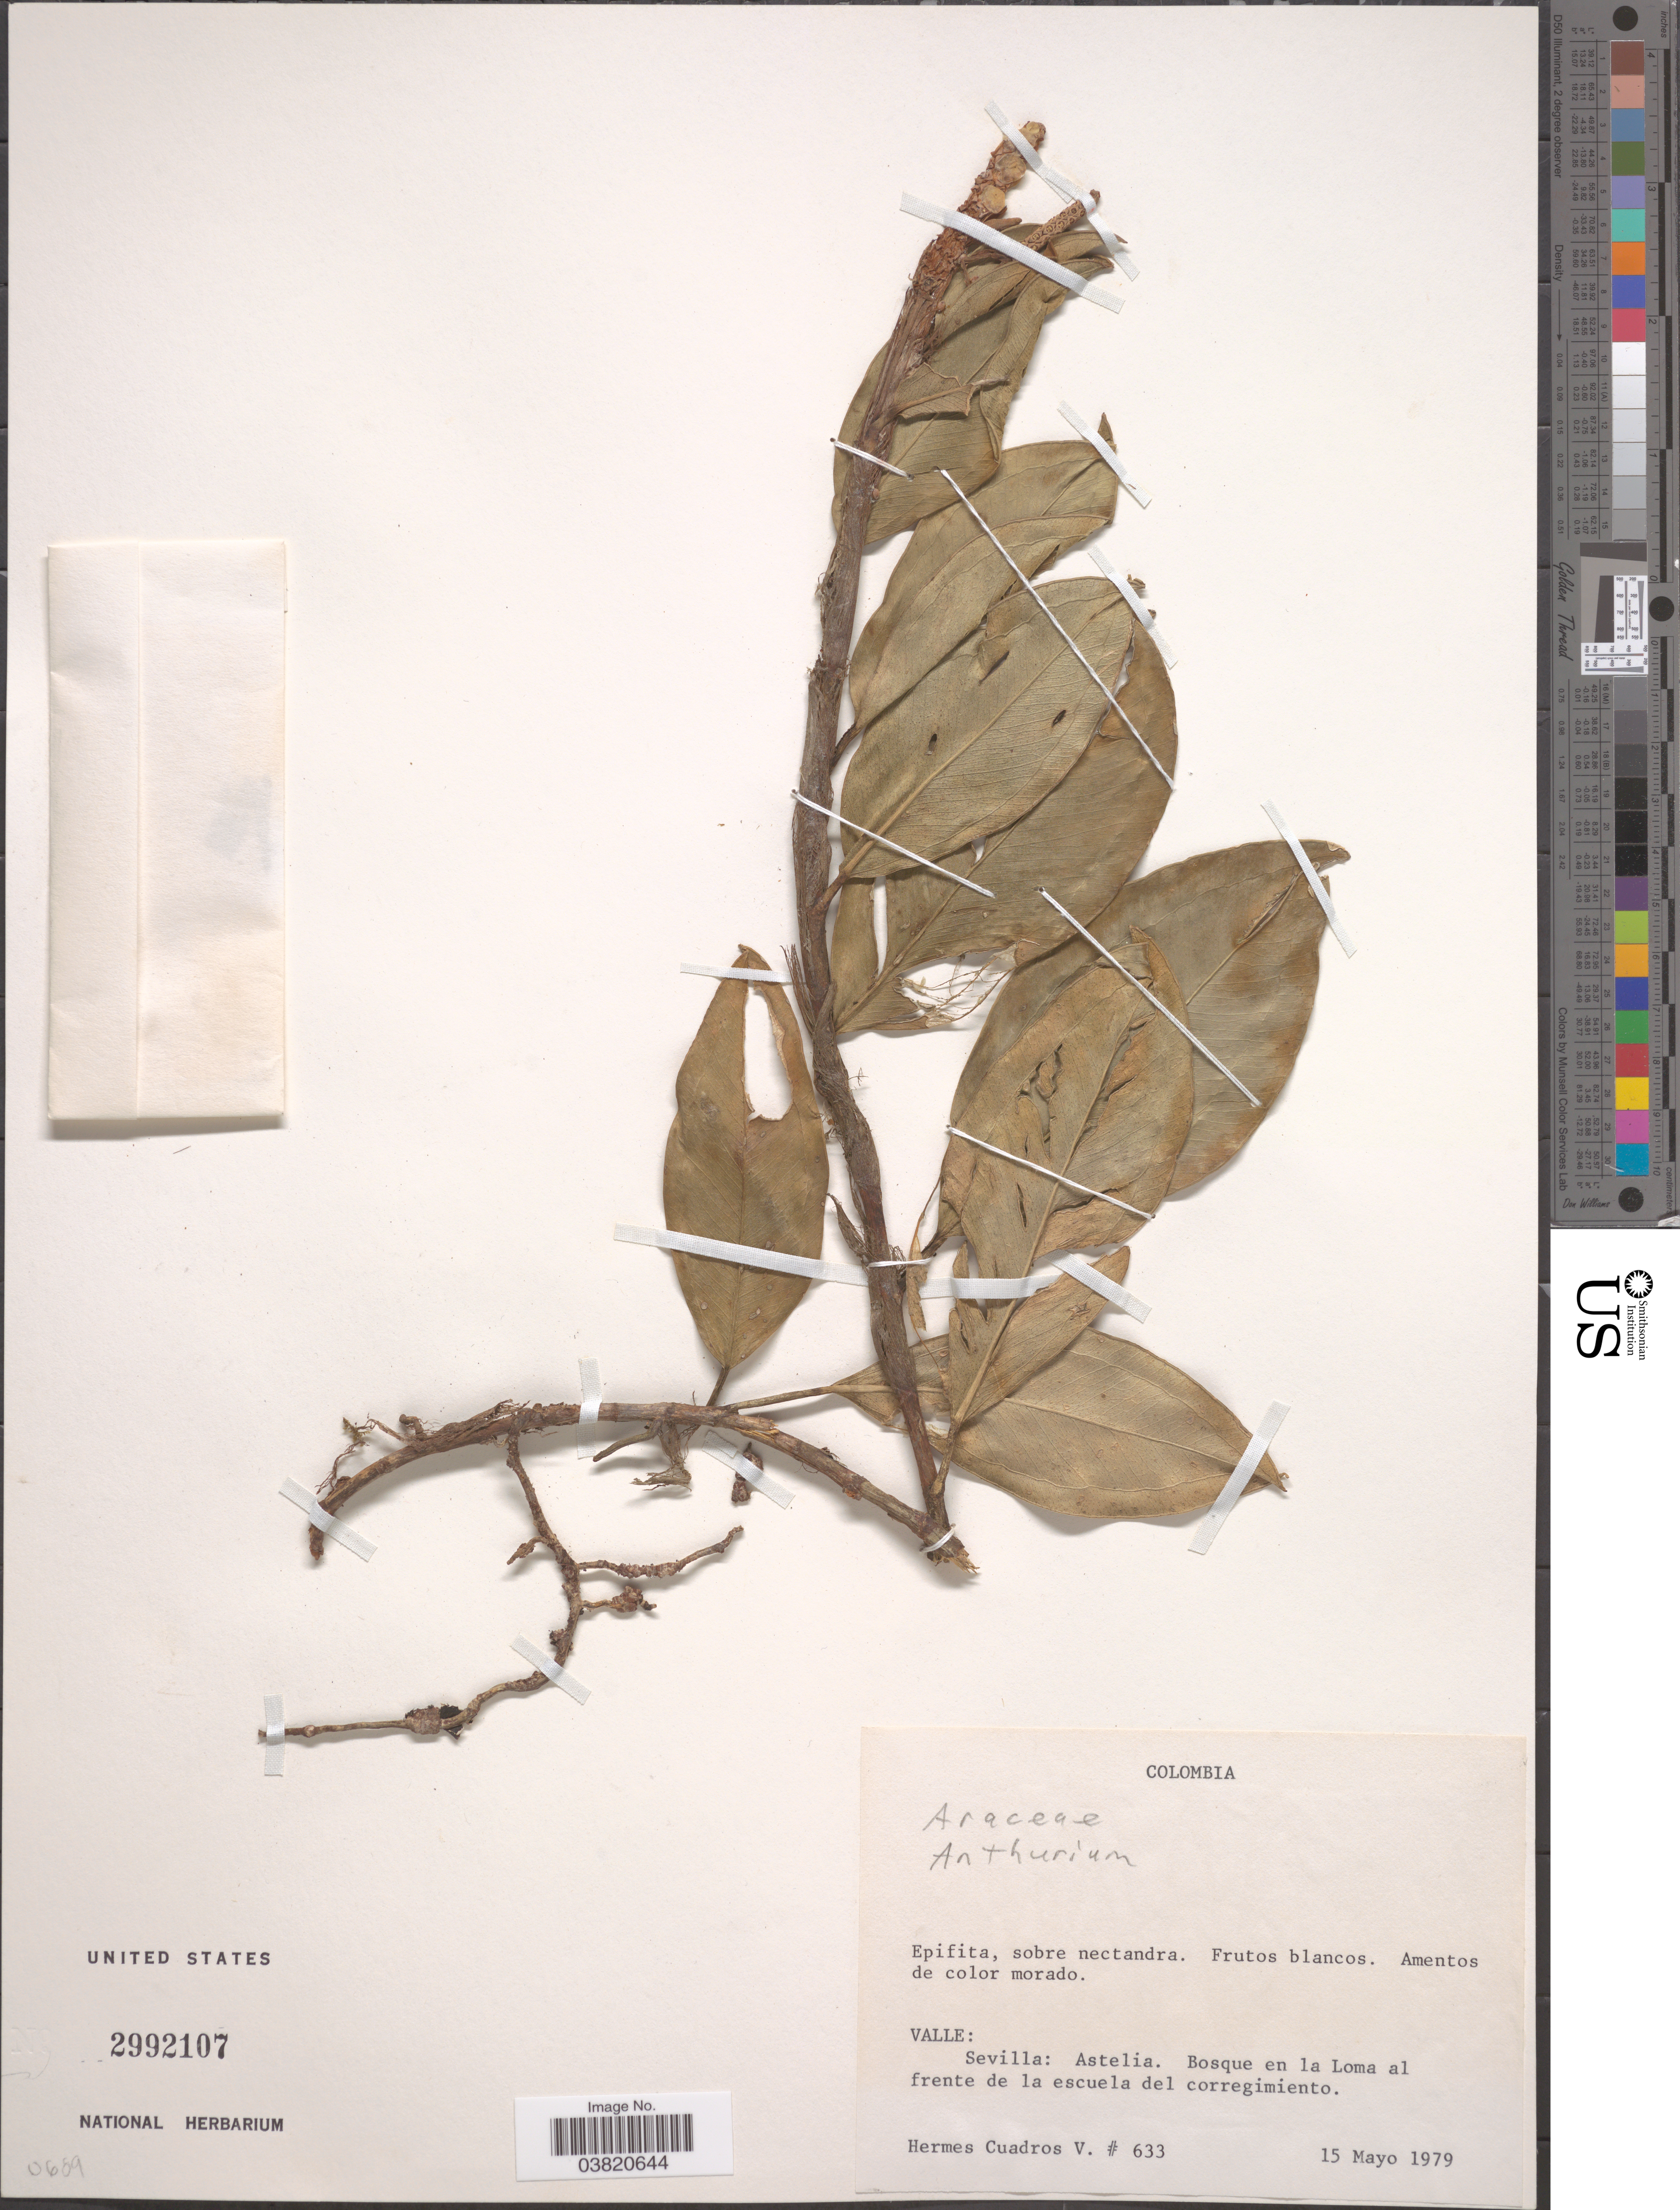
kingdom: Plantae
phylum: Tracheophyta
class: Liliopsida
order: Alismatales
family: Araceae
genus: Anthurium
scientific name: Anthurium sp.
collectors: H. Cuadros V.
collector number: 633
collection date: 1979-05-15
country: Colombia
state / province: Valle del Cauca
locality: Valle. Sevilla: Astelia. Bosque en la Loma al frente de la escuela del corregimiento.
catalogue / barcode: US 2992107